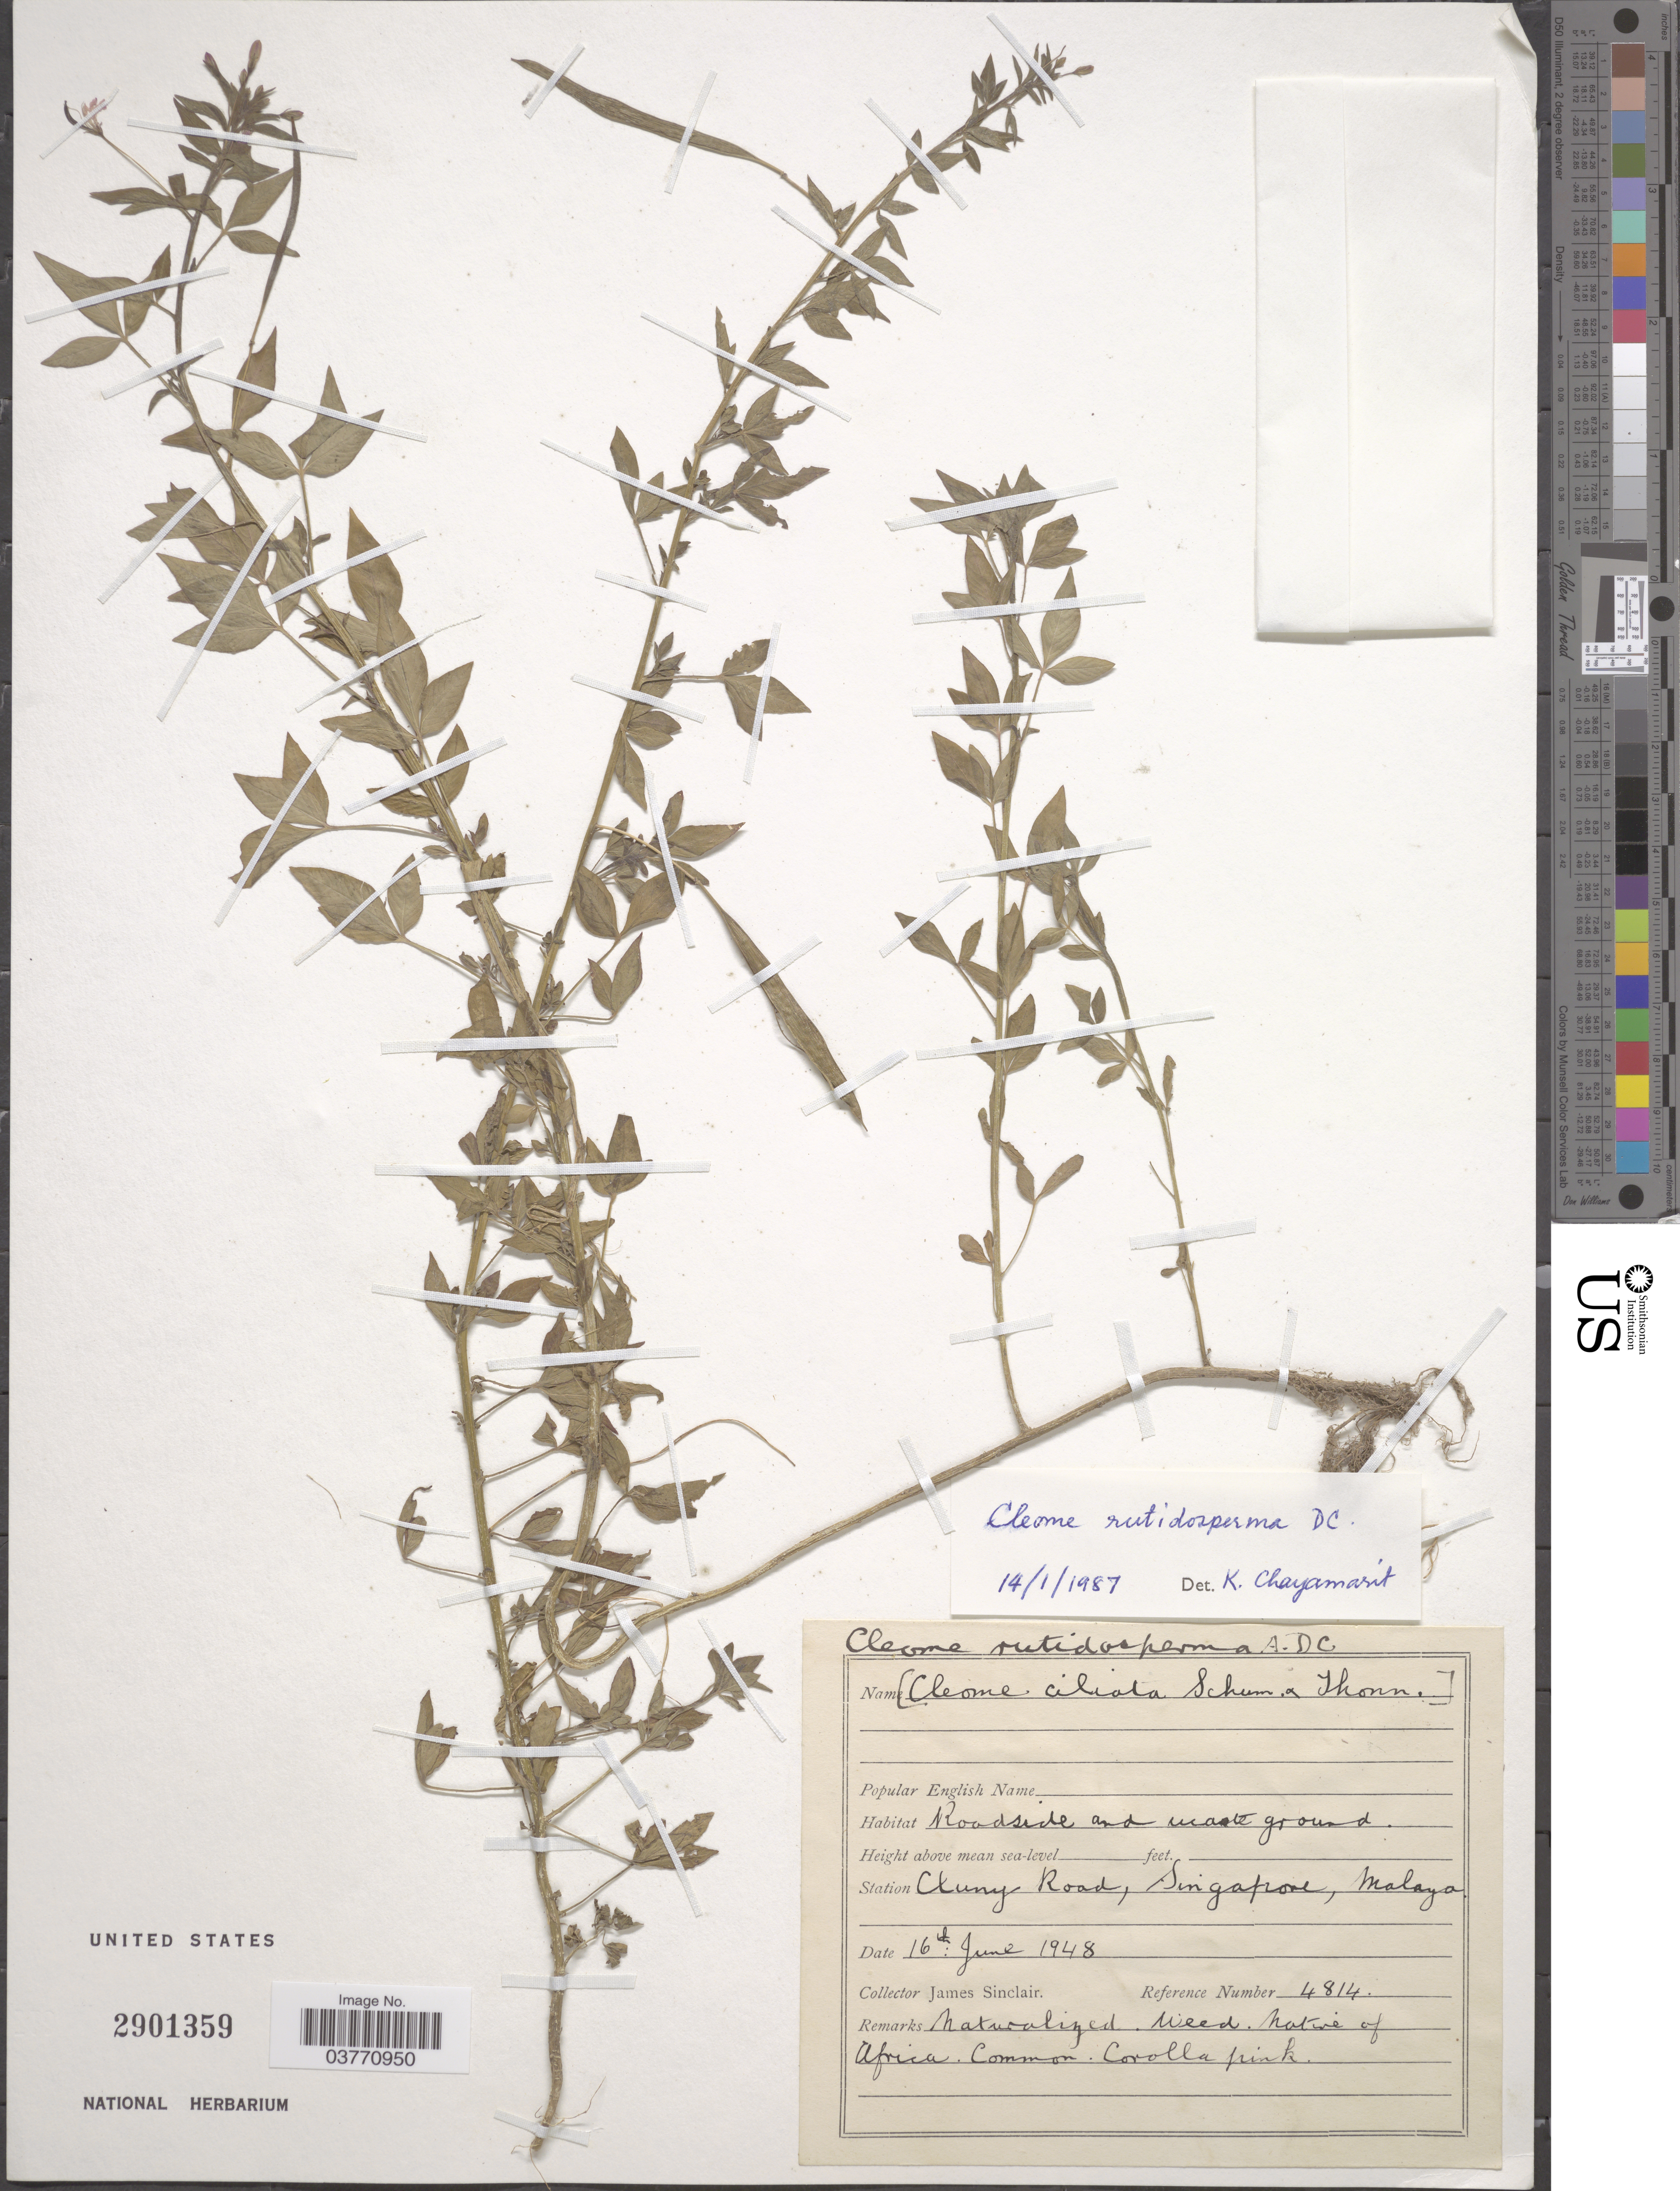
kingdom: Plantae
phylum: Tracheophyta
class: Magnoliopsida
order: Brassicales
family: Cleomaceae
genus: Sieruela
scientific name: Sieruela rutidosperma var. rutidosperma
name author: (DC.) Roalson & J.C. Hall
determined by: Strong, Mark T., (BOT), Smithsonian Institution - National Museum of Natural History (UNITED STATES)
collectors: J. Sinclair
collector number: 4814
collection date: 1948-06-16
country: Singapore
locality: Station Cluny Road, Malaya.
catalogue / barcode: US 2901359